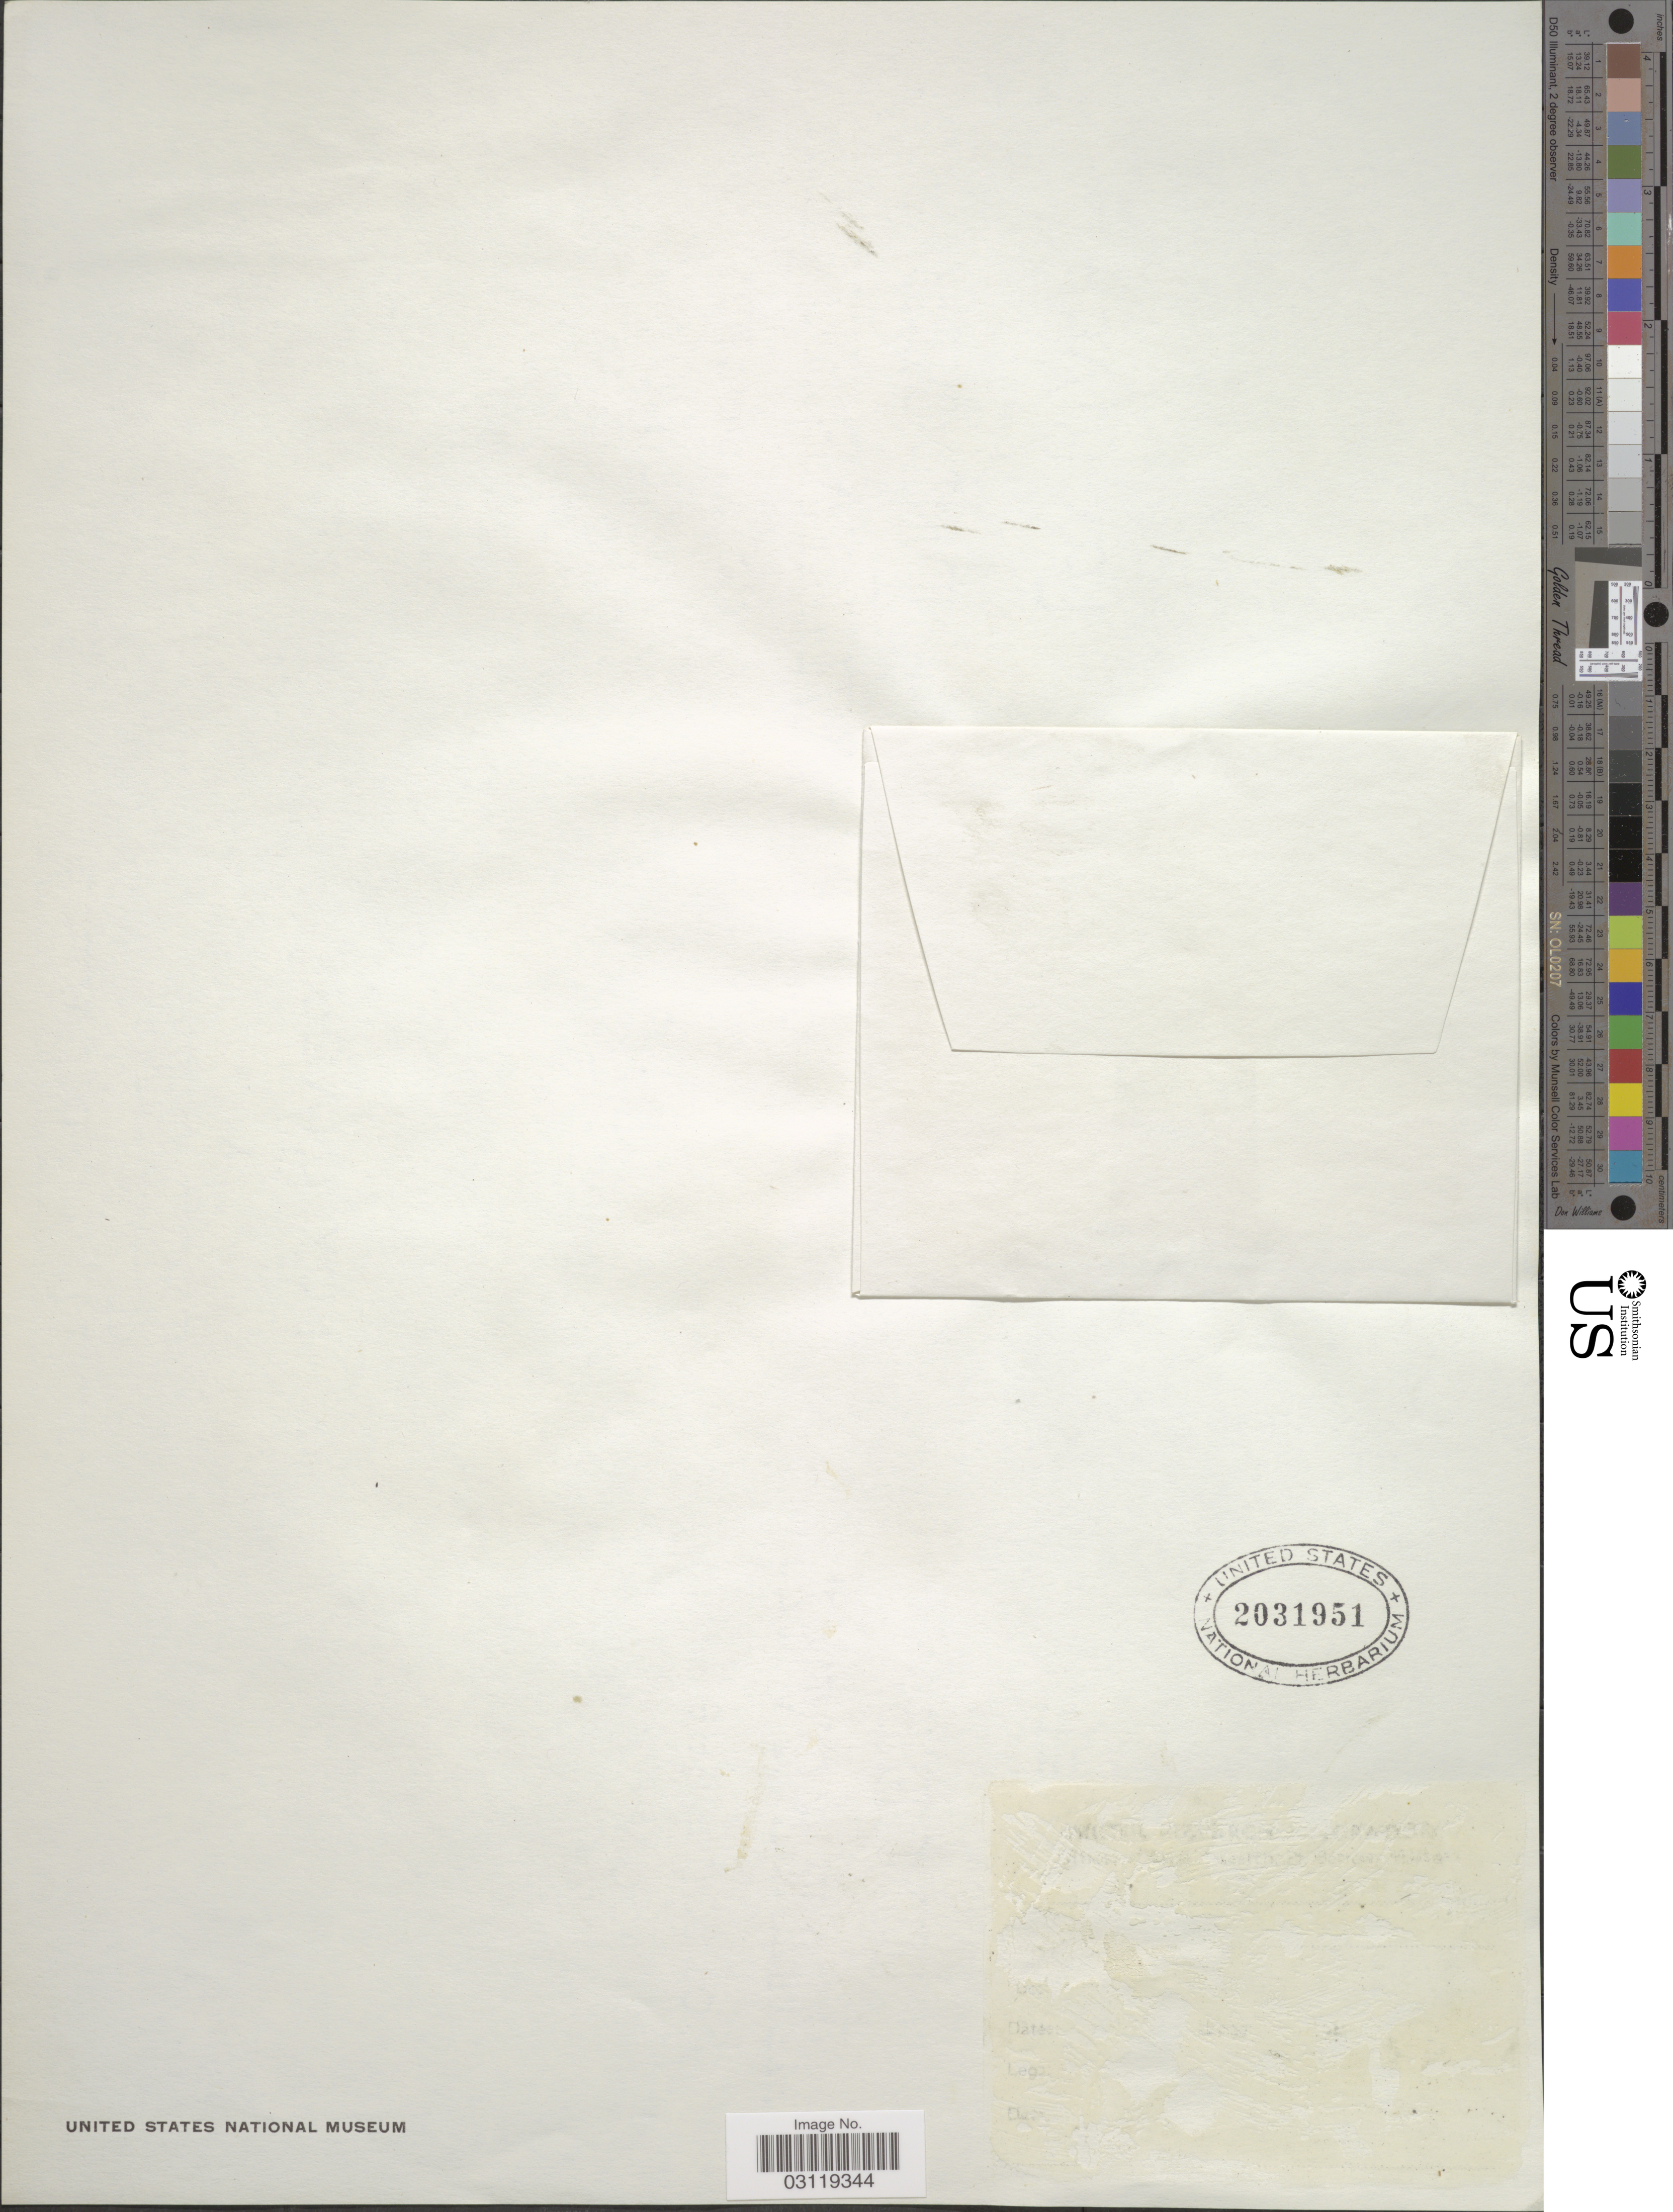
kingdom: Plantae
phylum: Tracheophyta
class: Magnoliopsida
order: Ericales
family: Primulaceae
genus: Primula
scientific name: Primula borealis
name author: Duby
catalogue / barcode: US 2031951